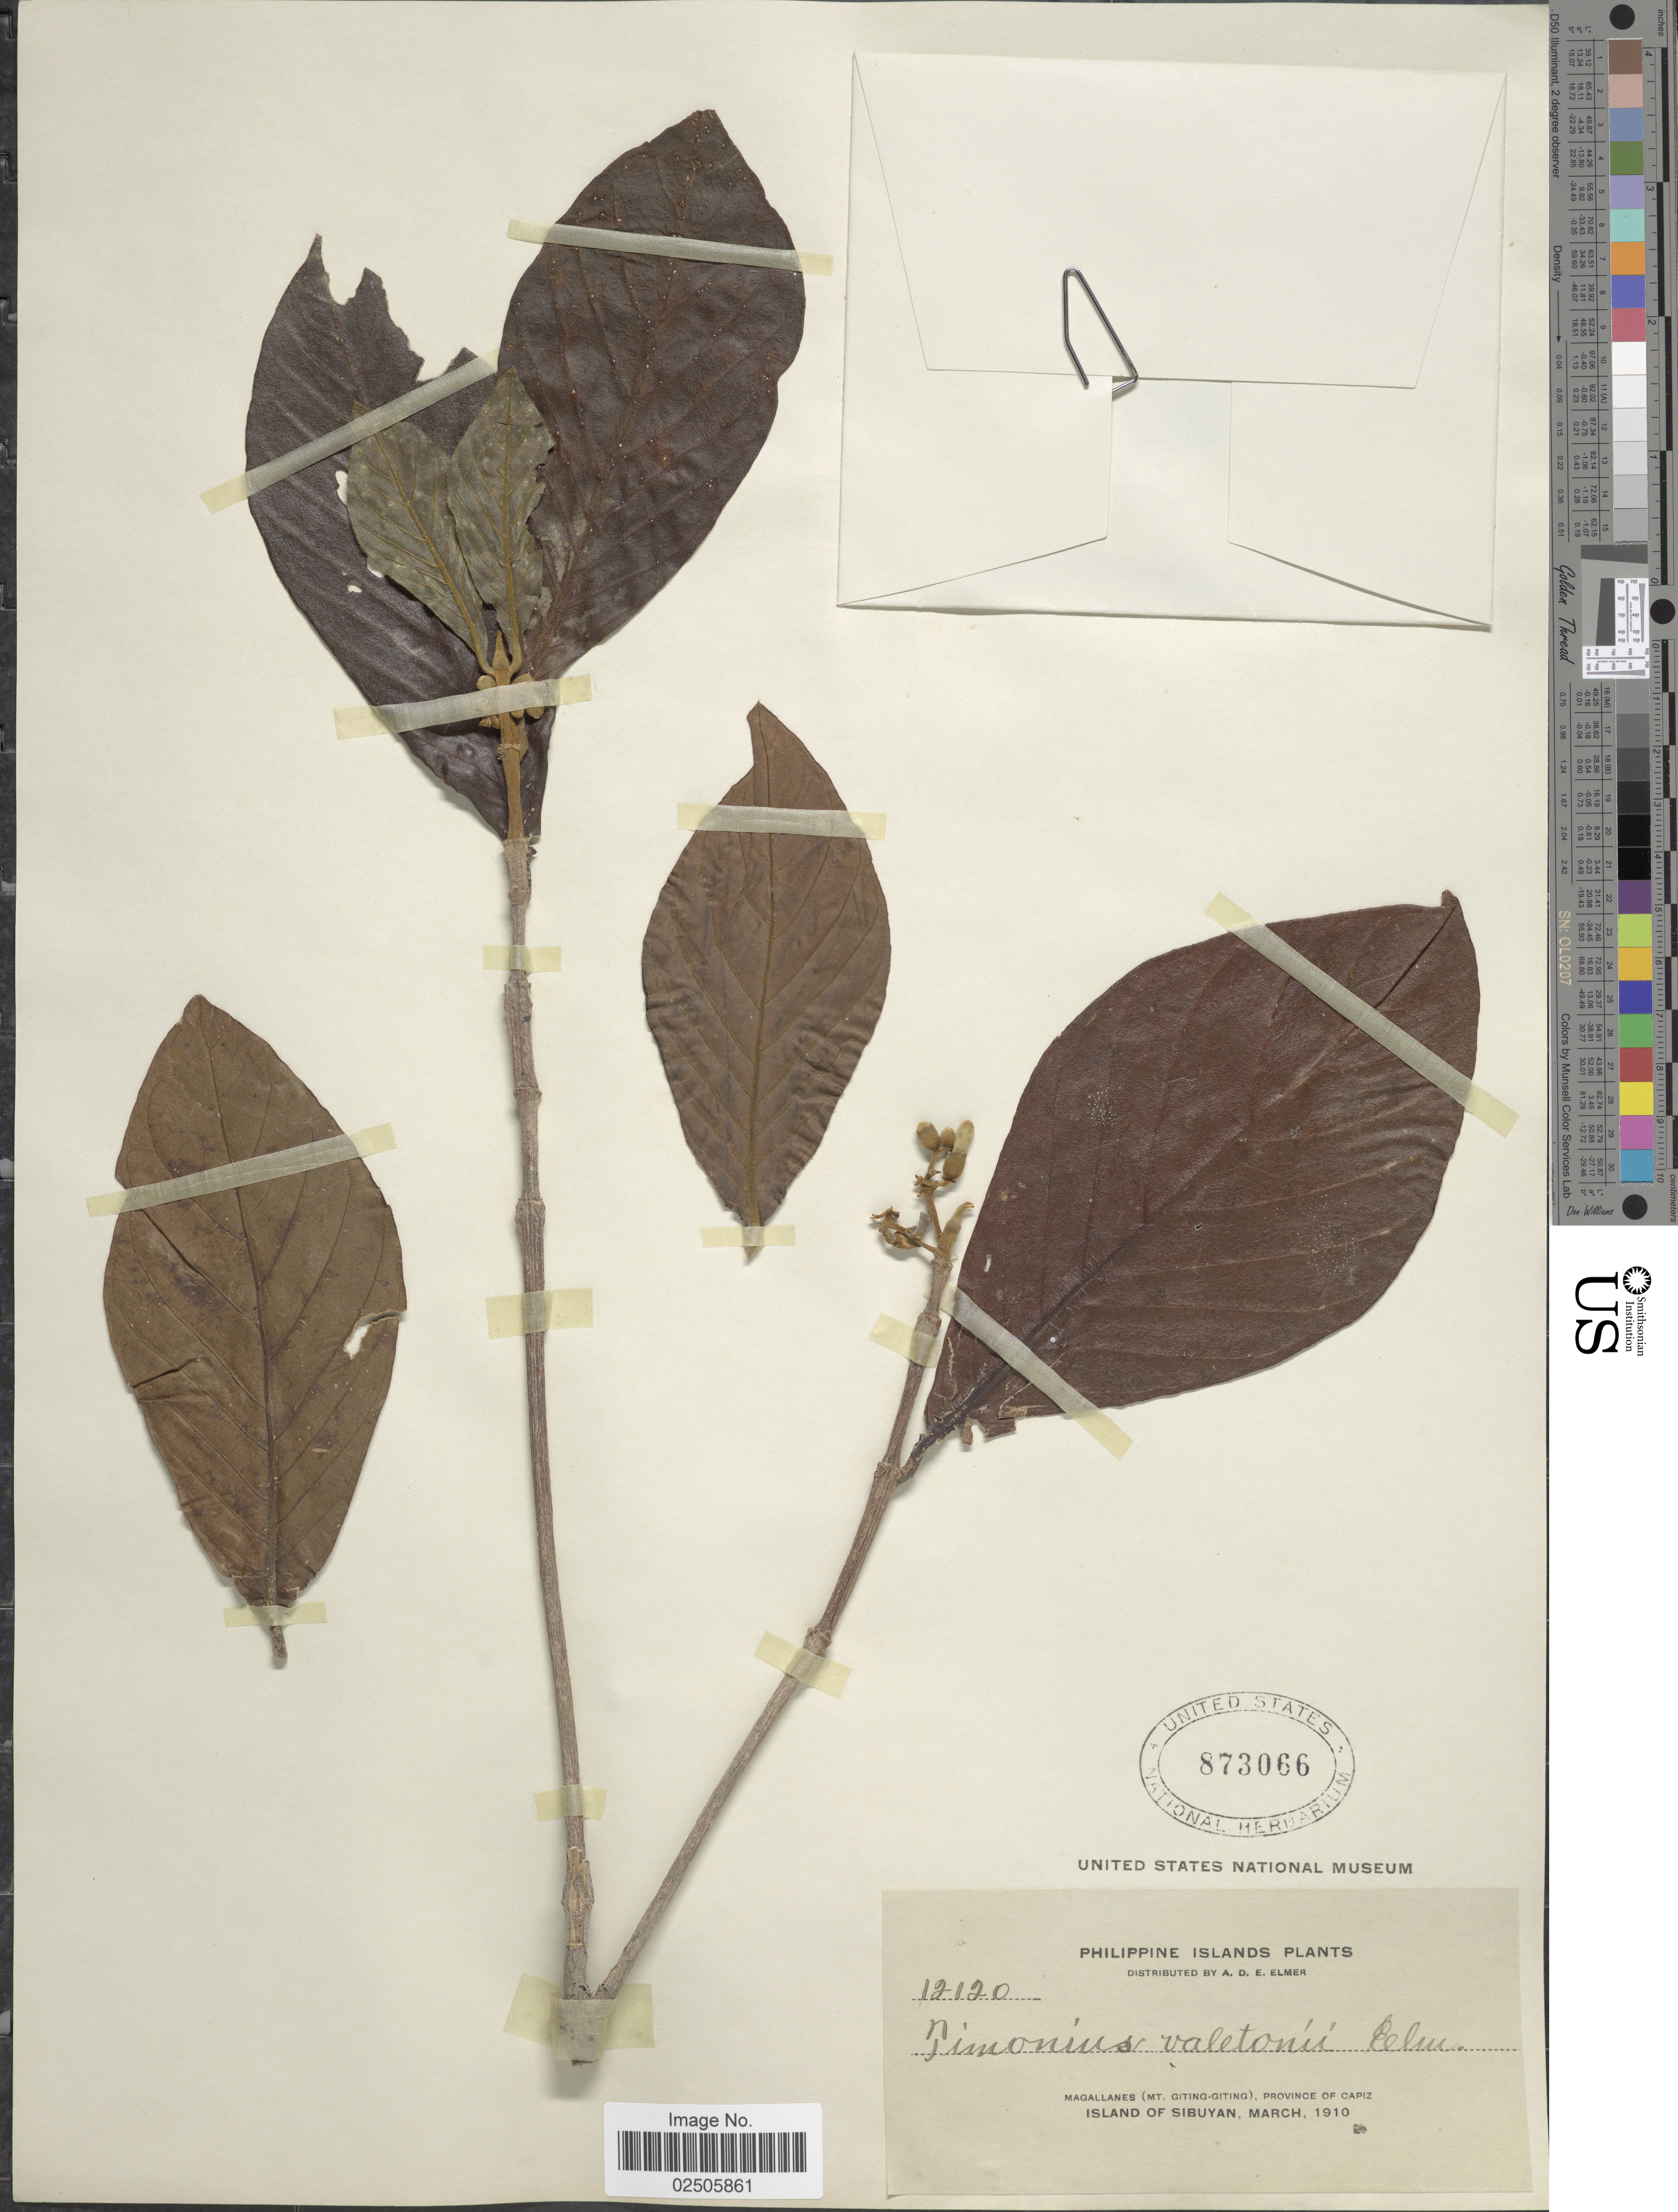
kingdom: Plantae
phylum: Tracheophyta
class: Magnoliopsida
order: Gentianales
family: Rubiaceae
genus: Timonius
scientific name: Timonius valetonii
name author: Elmer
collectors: A. D. E. Elmer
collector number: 12120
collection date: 1910-03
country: Philippines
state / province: Western Visayas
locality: Magallanes (Mt. Giting-Giting), Province of Capiz, Island of Sibuyan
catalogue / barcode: US 873066